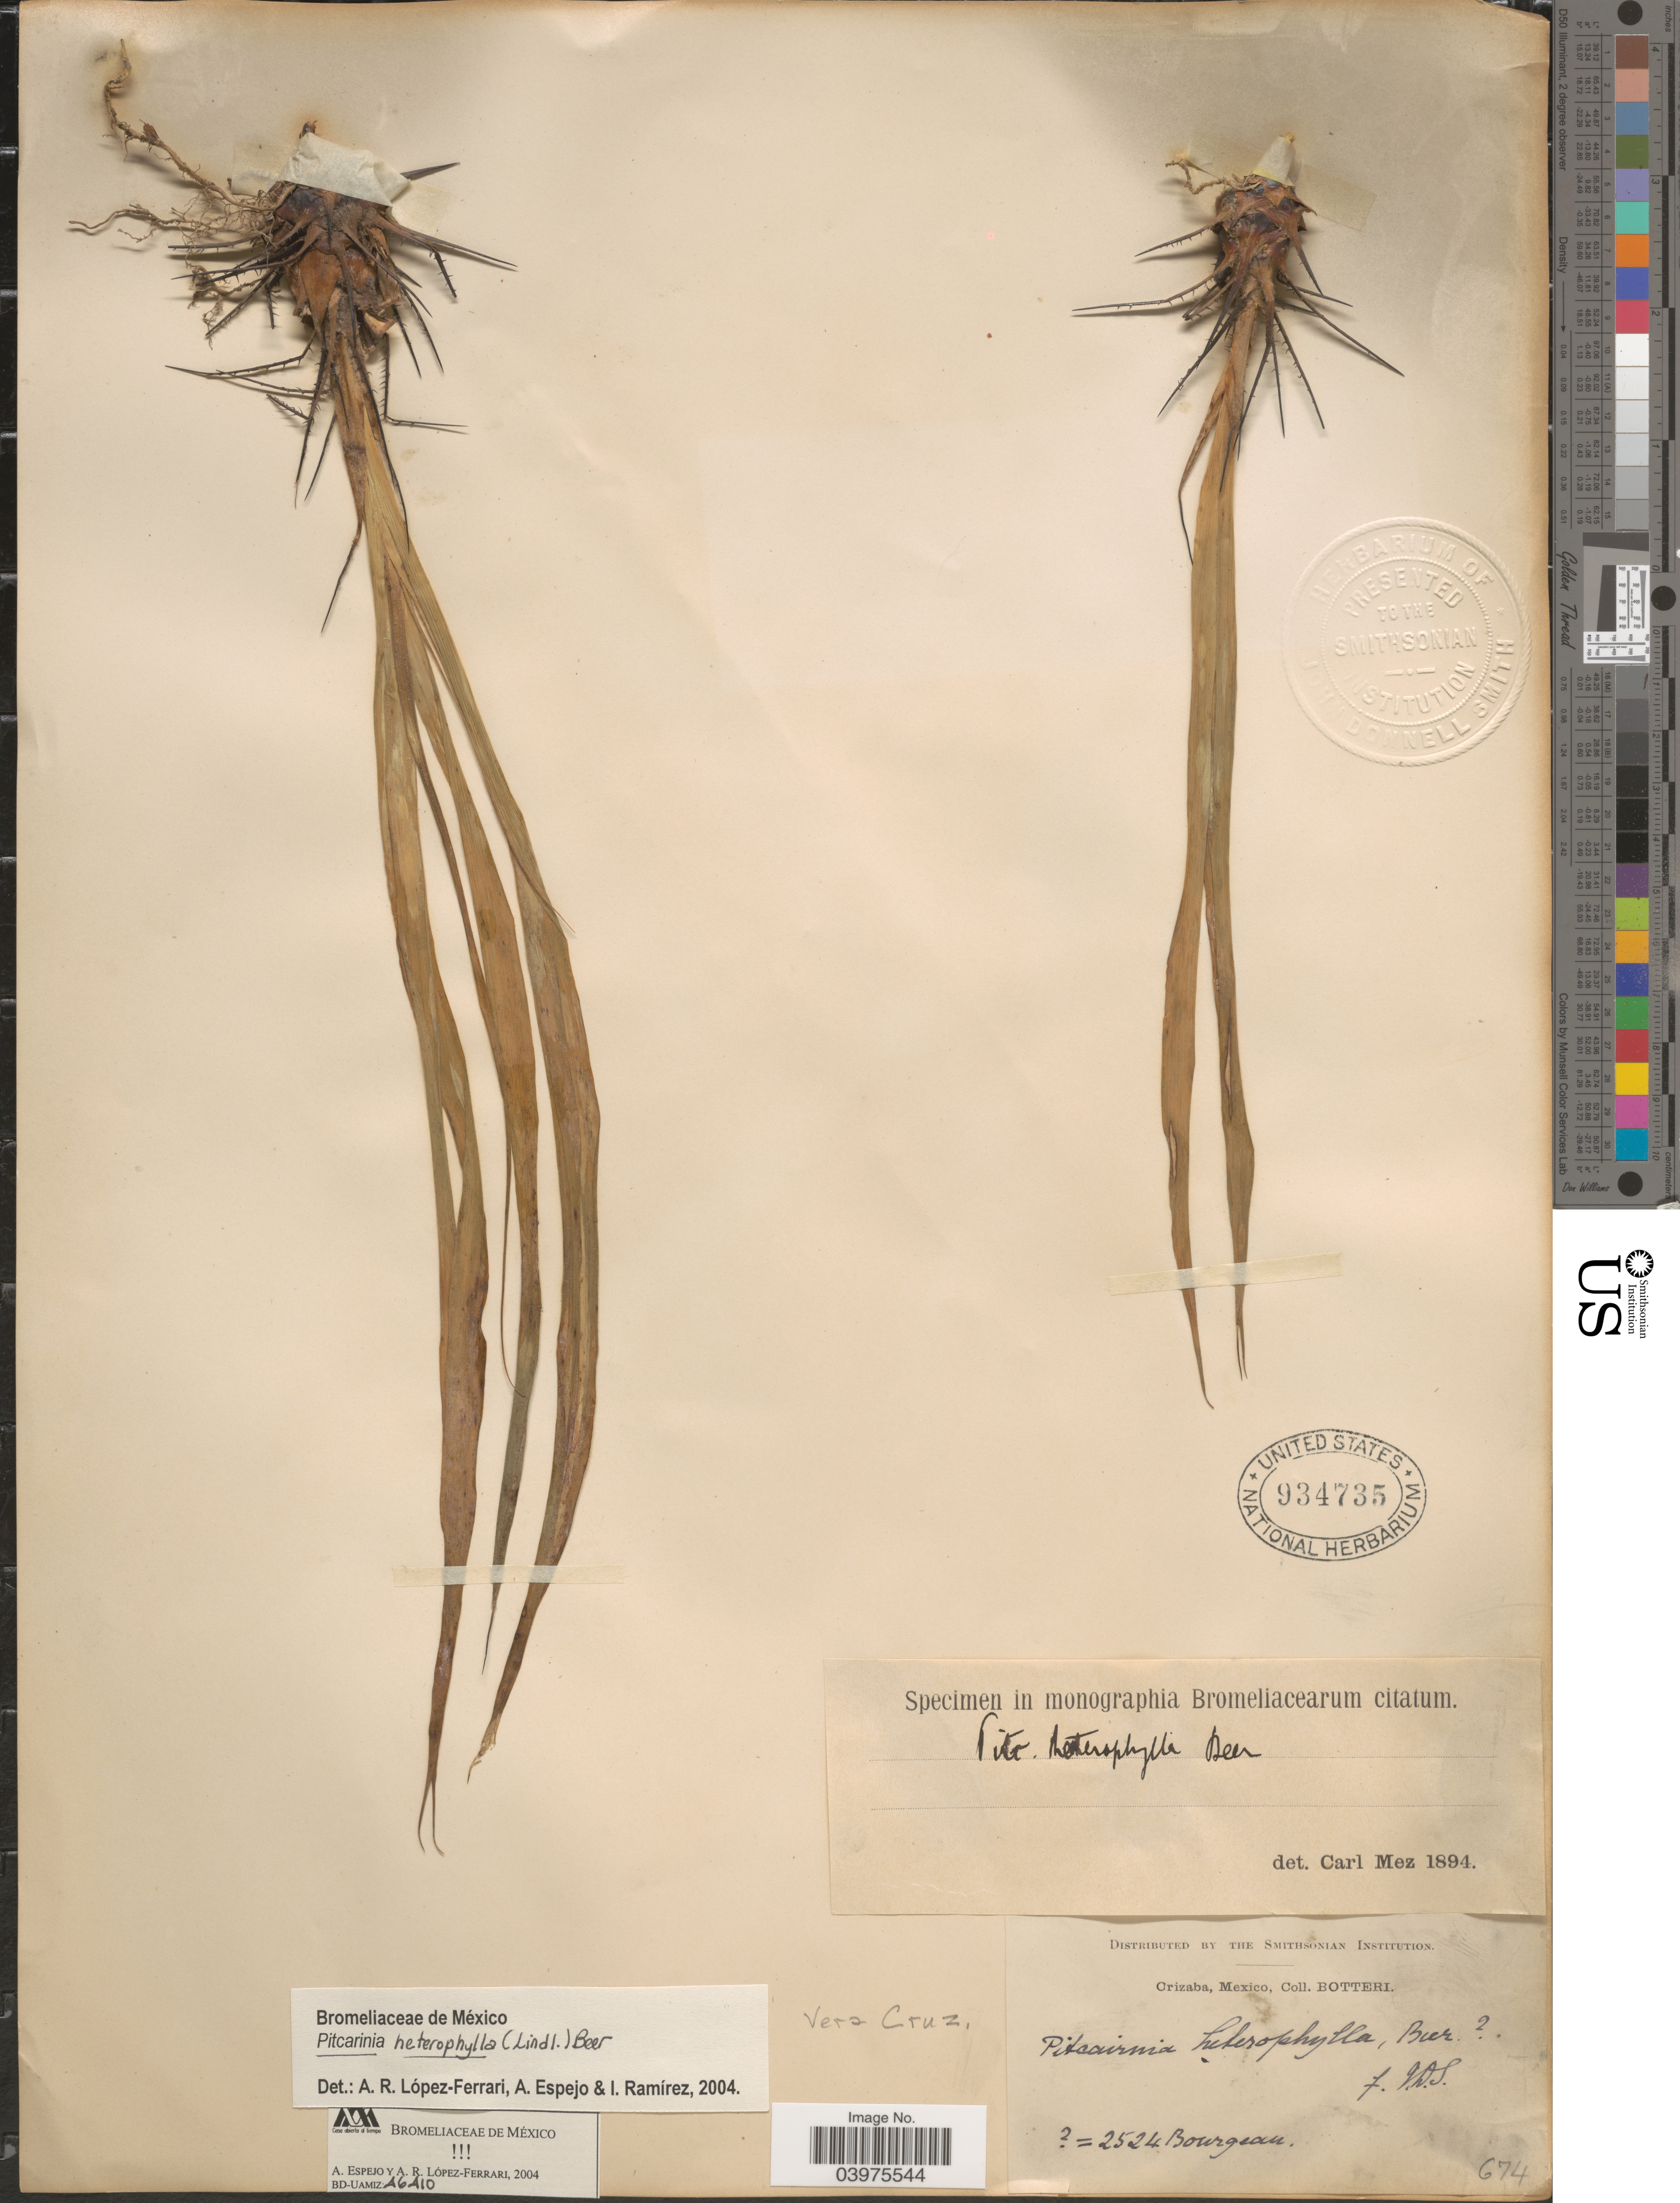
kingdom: Plantae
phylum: Tracheophyta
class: Liliopsida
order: Poales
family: Bromeliaceae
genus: Pitcairnia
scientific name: Pitcairnia heterophylla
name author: (Lindl.) Beer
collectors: -. Botteri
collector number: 674?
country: Mexico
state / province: Veracruz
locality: Orizaba. Vera Cruz.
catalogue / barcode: US 934735